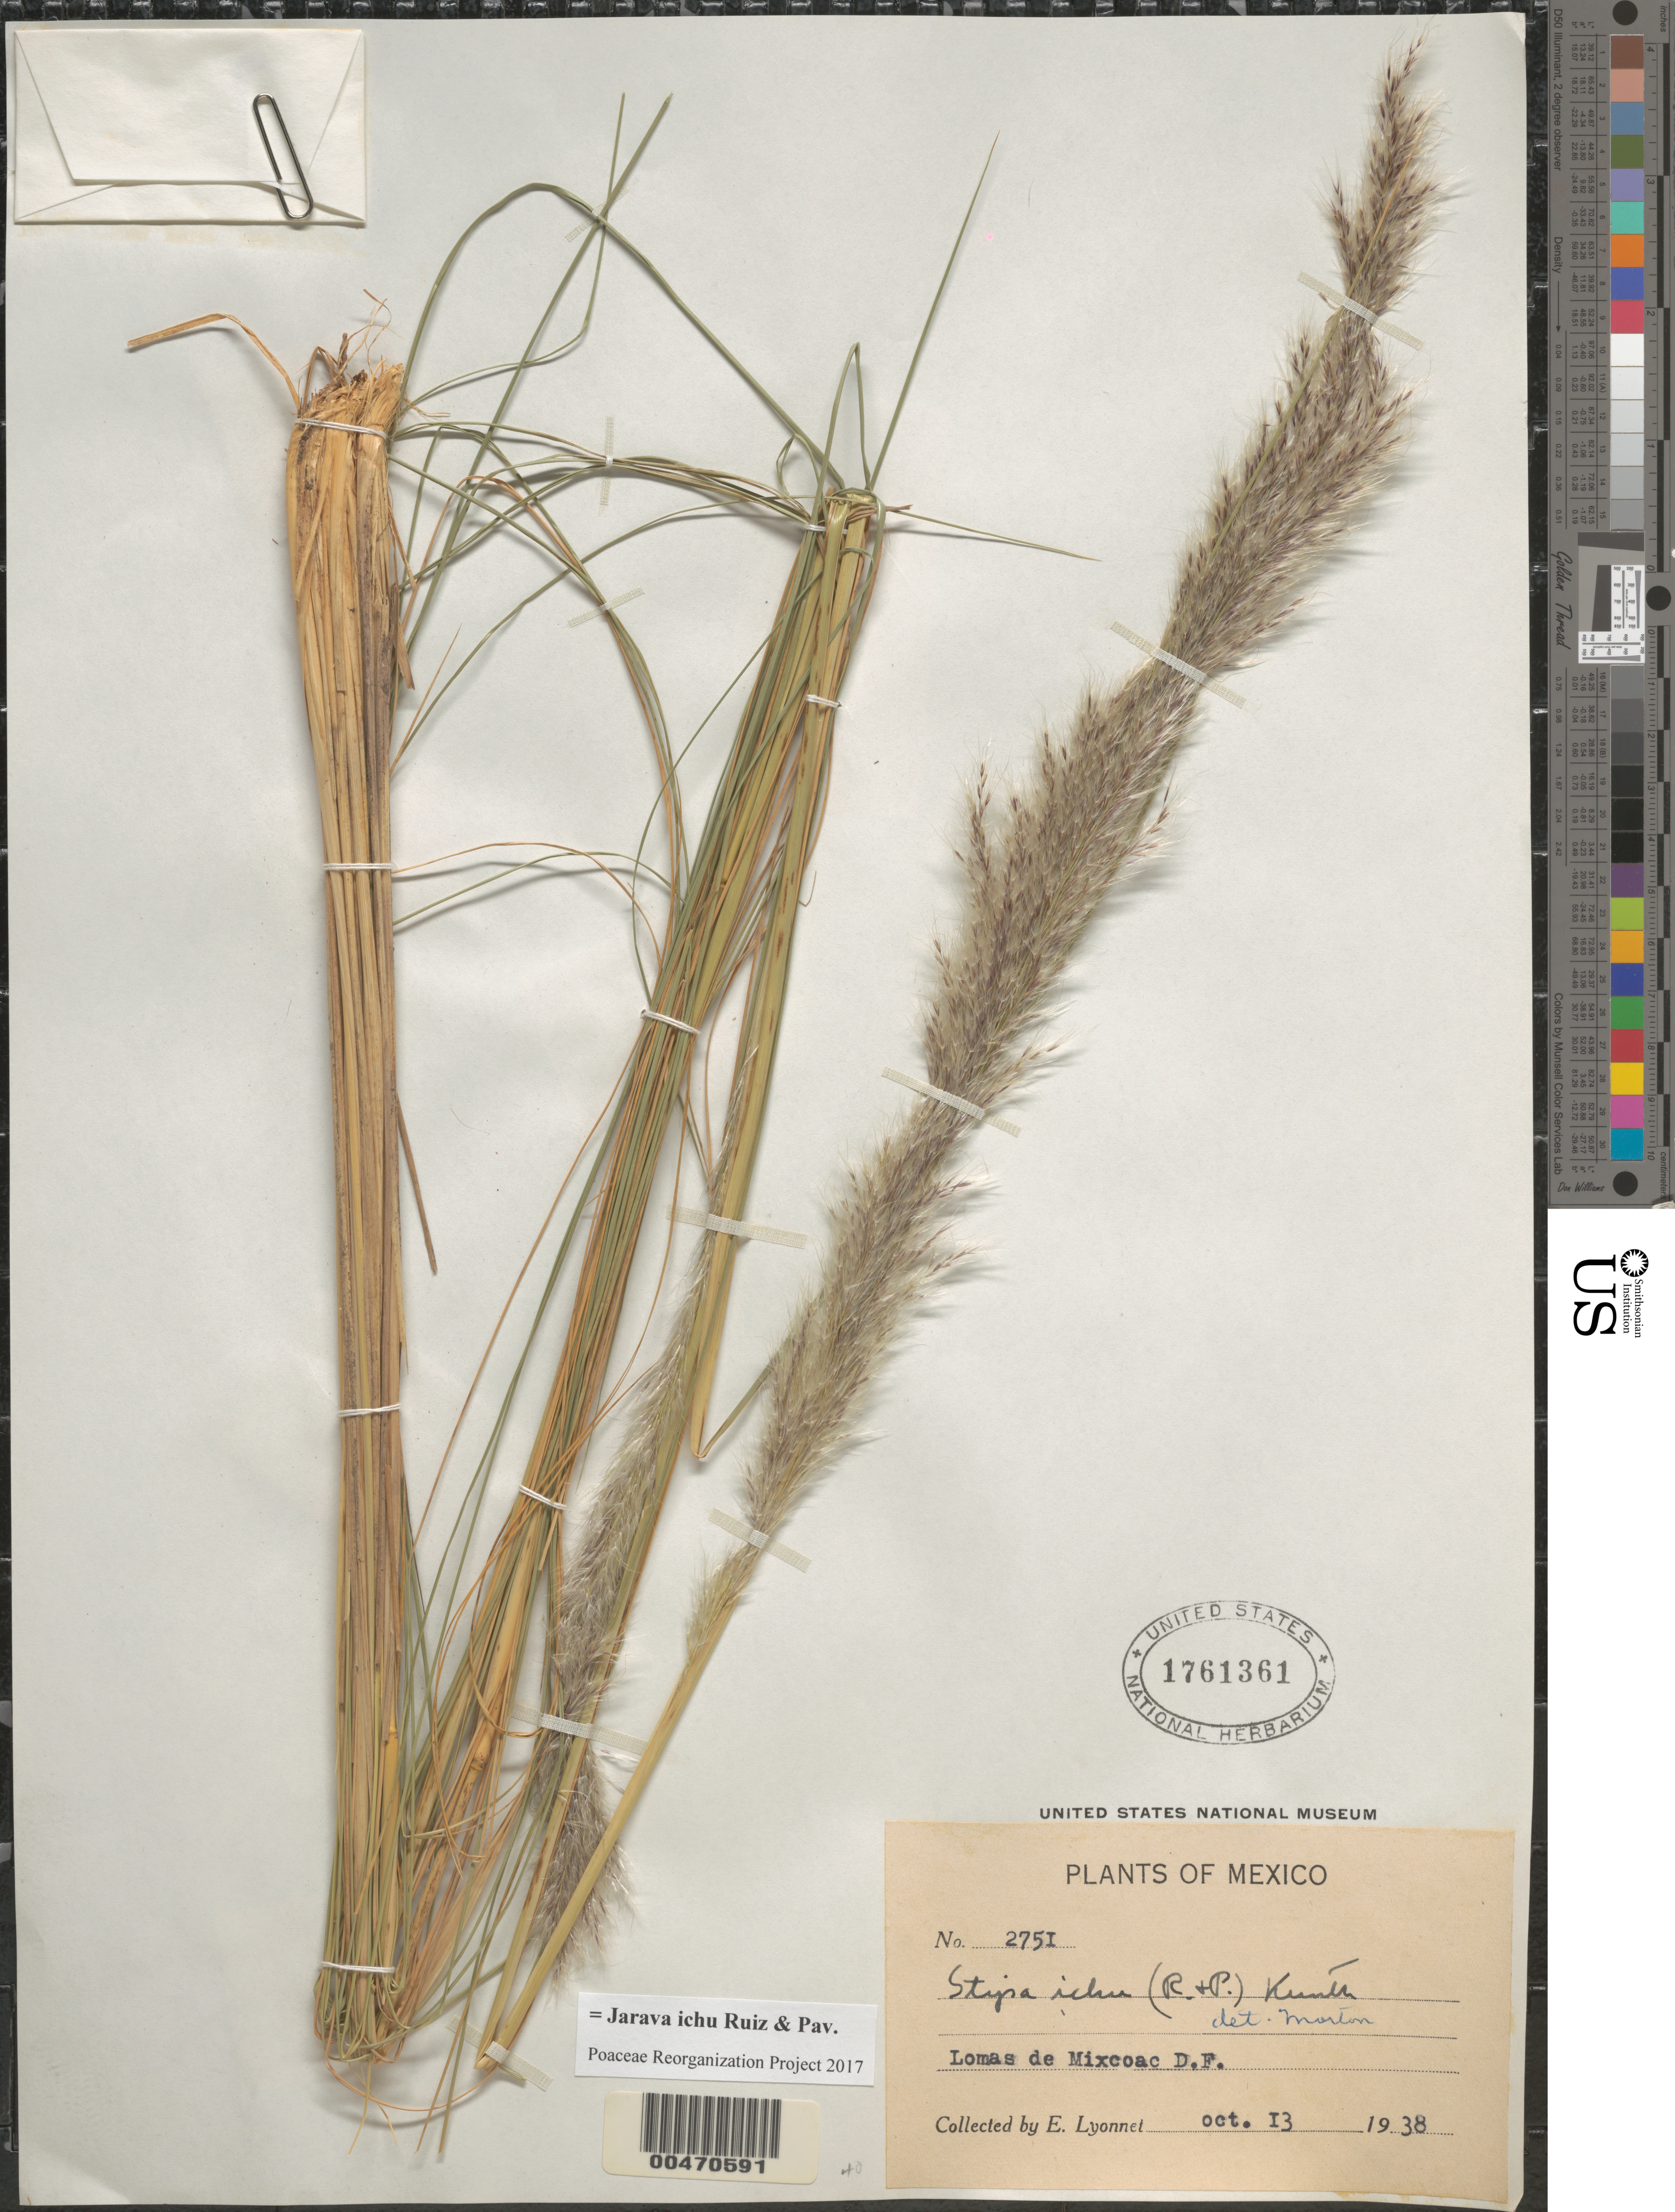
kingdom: Plantae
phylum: Tracheophyta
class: Liliopsida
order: Poales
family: Poaceae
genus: Jarava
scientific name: Jarava ichu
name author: Ruiz & Pav.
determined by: Poaceae Reorganization Project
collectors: Bro. E. Lyonnet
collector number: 2751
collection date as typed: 13 Oct 1938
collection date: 1938-10-13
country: Mexico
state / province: Distrito Federal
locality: Lomas de Mixcoac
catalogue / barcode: US 1761361